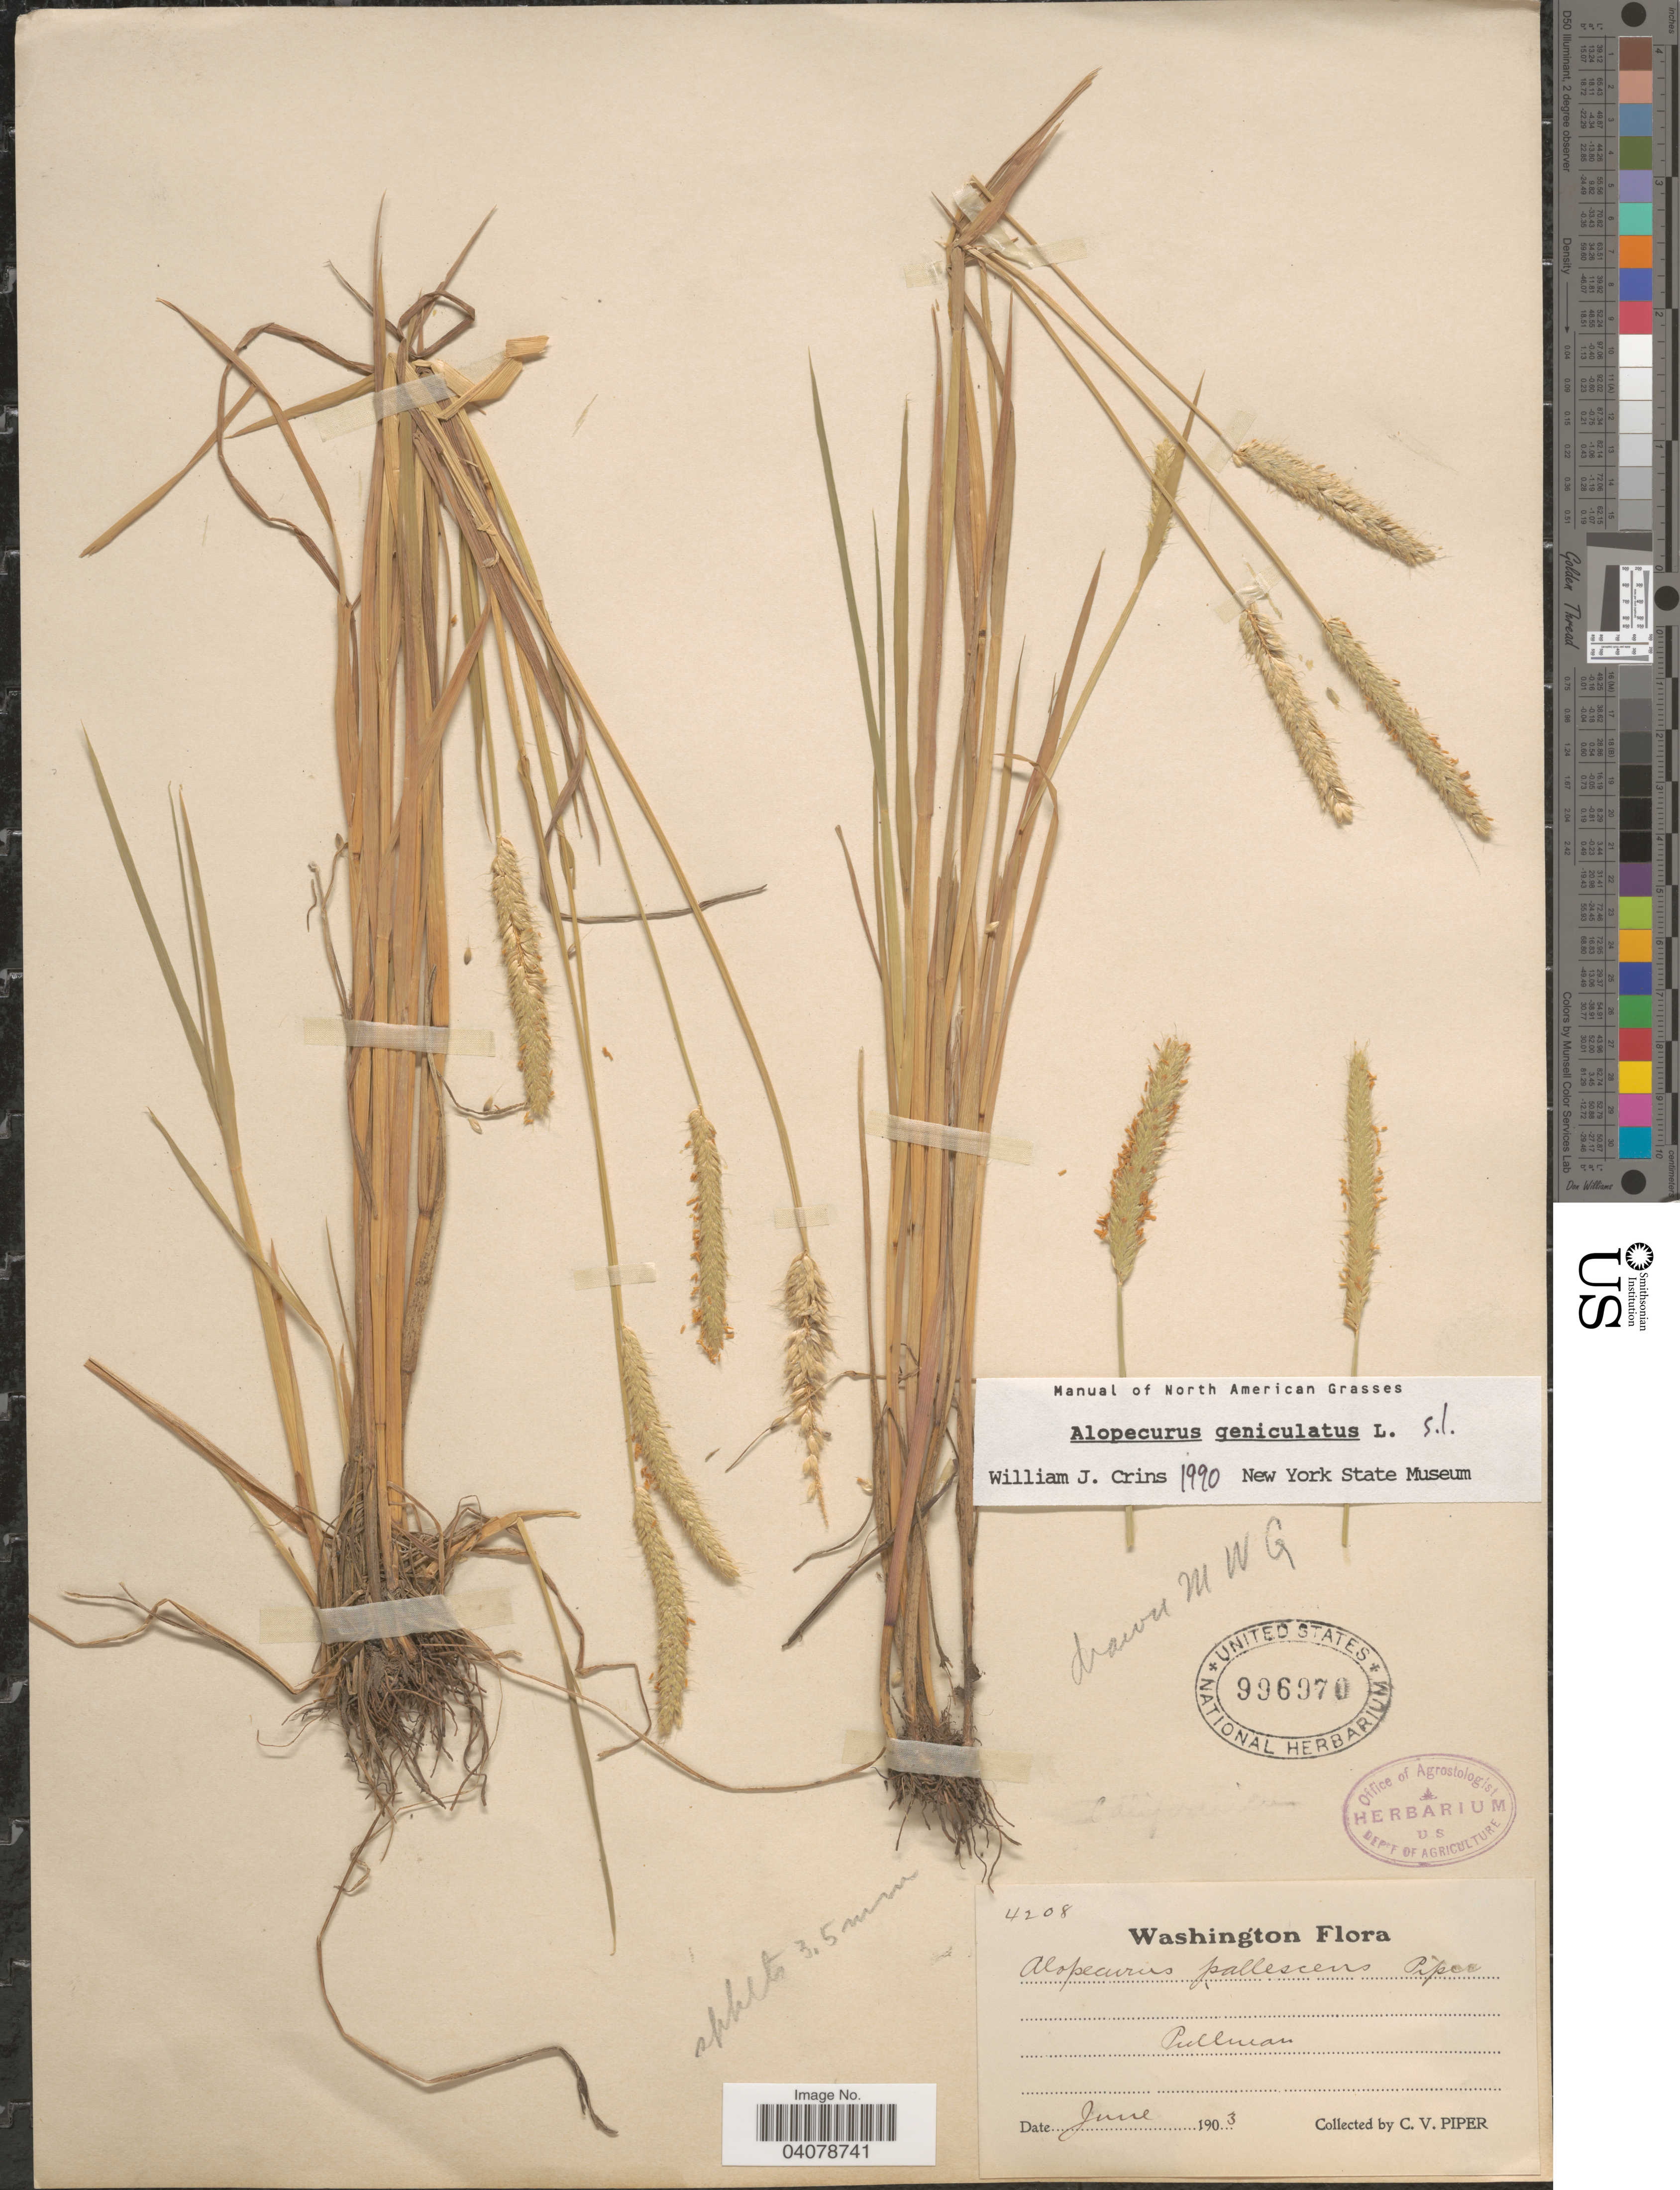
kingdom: Plantae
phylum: Tracheophyta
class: Liliopsida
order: Poales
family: Poaceae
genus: Alopecurus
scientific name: Alopecurus geniculatus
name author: L.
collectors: C. V. Piper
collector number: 4208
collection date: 1903-06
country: United States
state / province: Washington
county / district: Whitman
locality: Pullman.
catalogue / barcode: US 996970